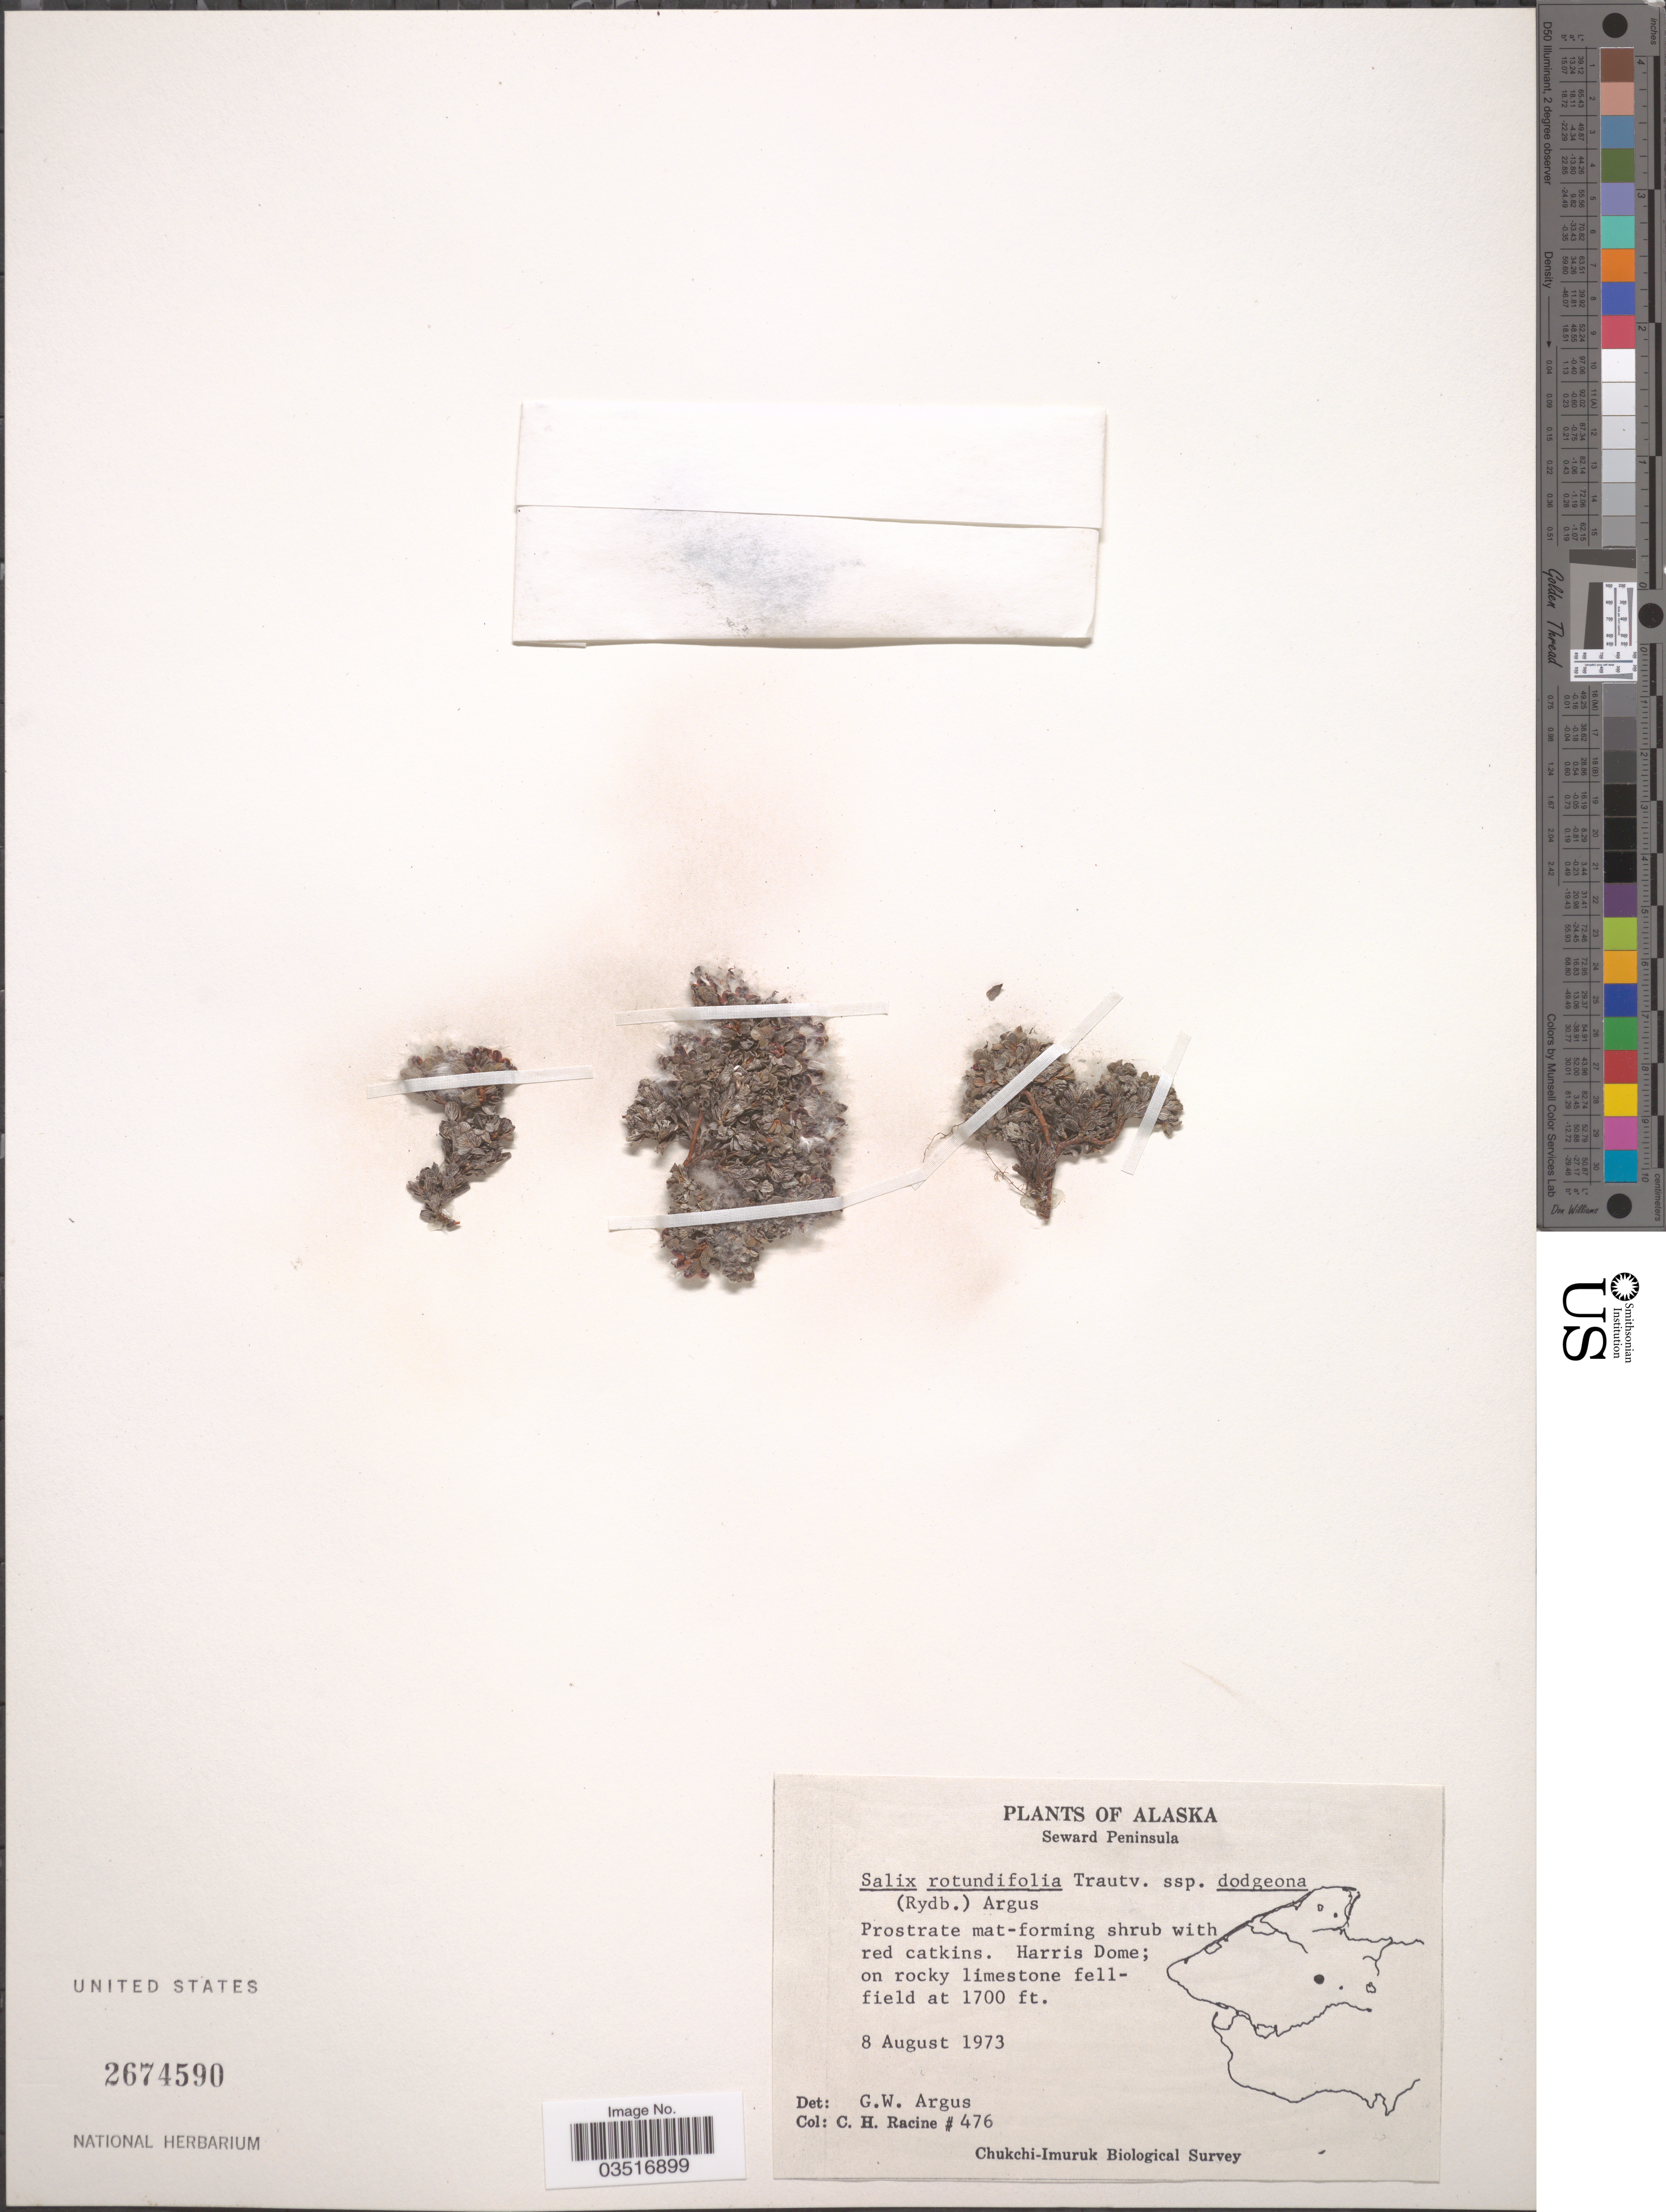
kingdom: Plantae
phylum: Tracheophyta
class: Magnoliopsida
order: Malpighiales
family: Salicaceae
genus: Salix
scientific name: Salix rotundifolia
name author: Trautv.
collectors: C. Racine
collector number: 476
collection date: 1973-08-08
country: United States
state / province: Alaska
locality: Seward Peninsula. Harris Dome.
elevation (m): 518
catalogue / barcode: US 2674590